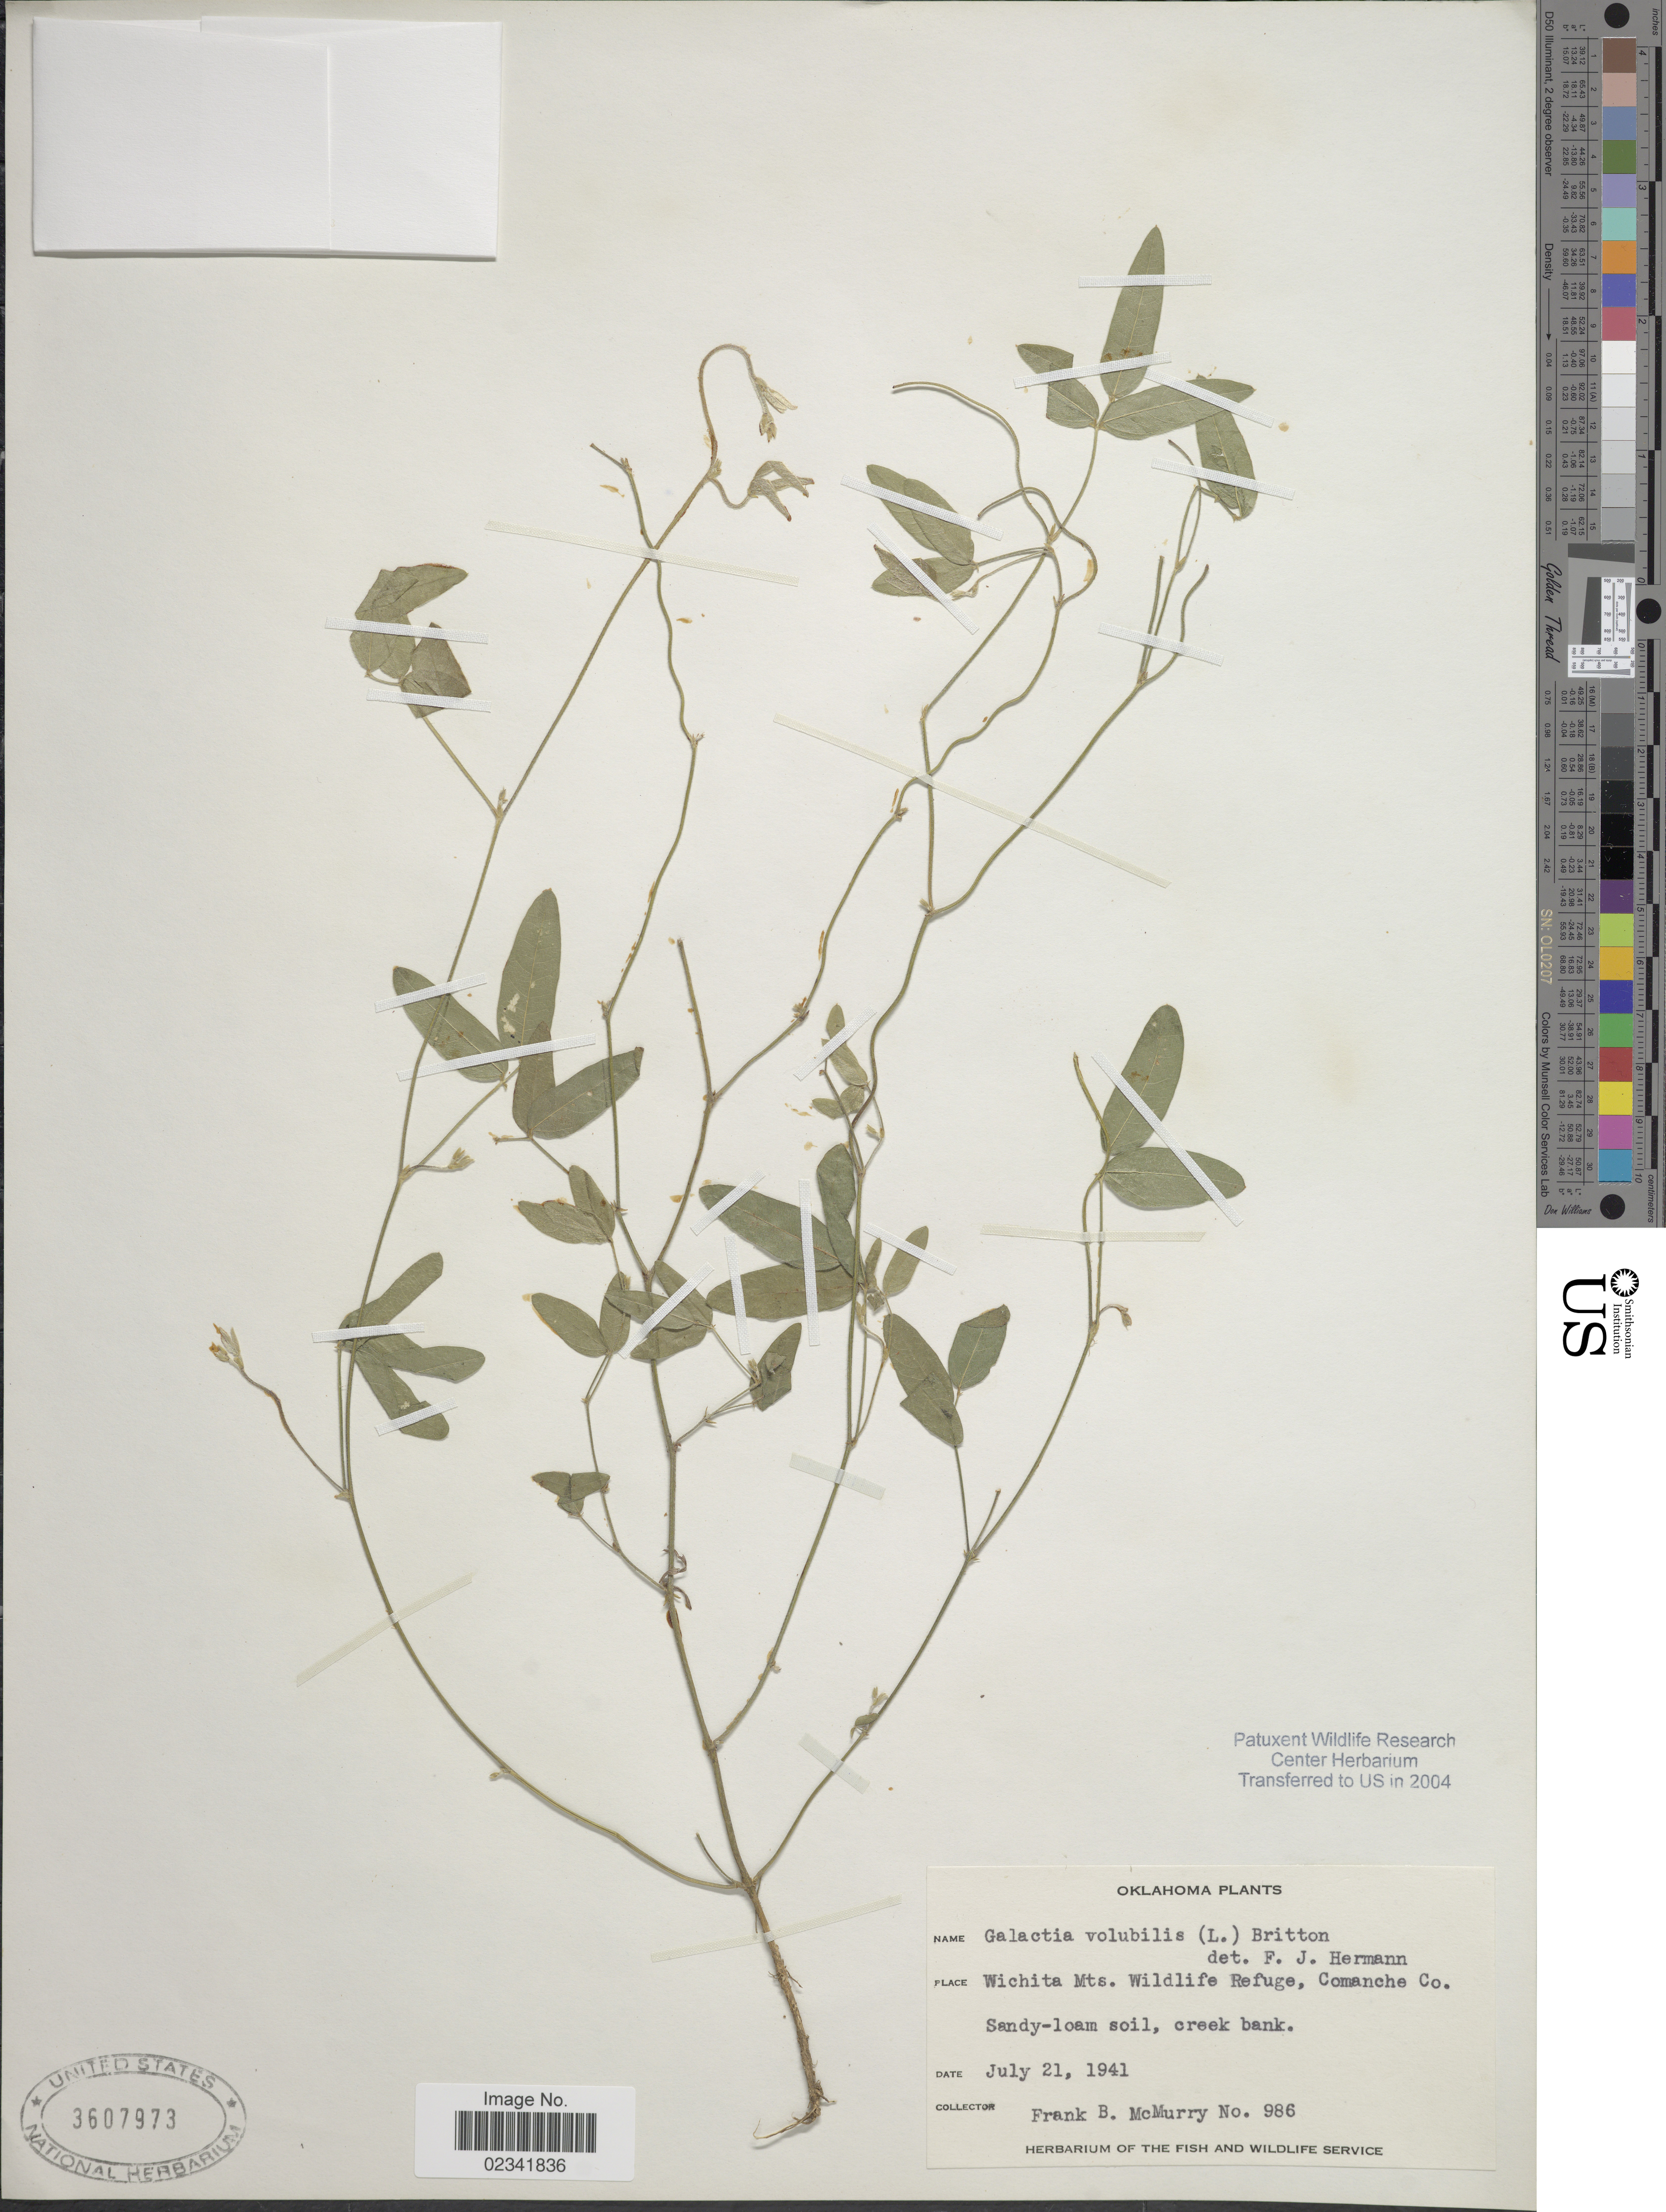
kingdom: Plantae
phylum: Tracheophyta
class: Magnoliopsida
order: Fabales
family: Fabaceae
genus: Galactia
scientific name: Galactia volubilis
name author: (L.) Britton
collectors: F. B. McMurry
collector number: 986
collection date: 1941-07-21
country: United States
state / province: Oklahoma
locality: Wichita Mts., Wildlife Refuge, Comanche Co.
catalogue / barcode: US 3607973